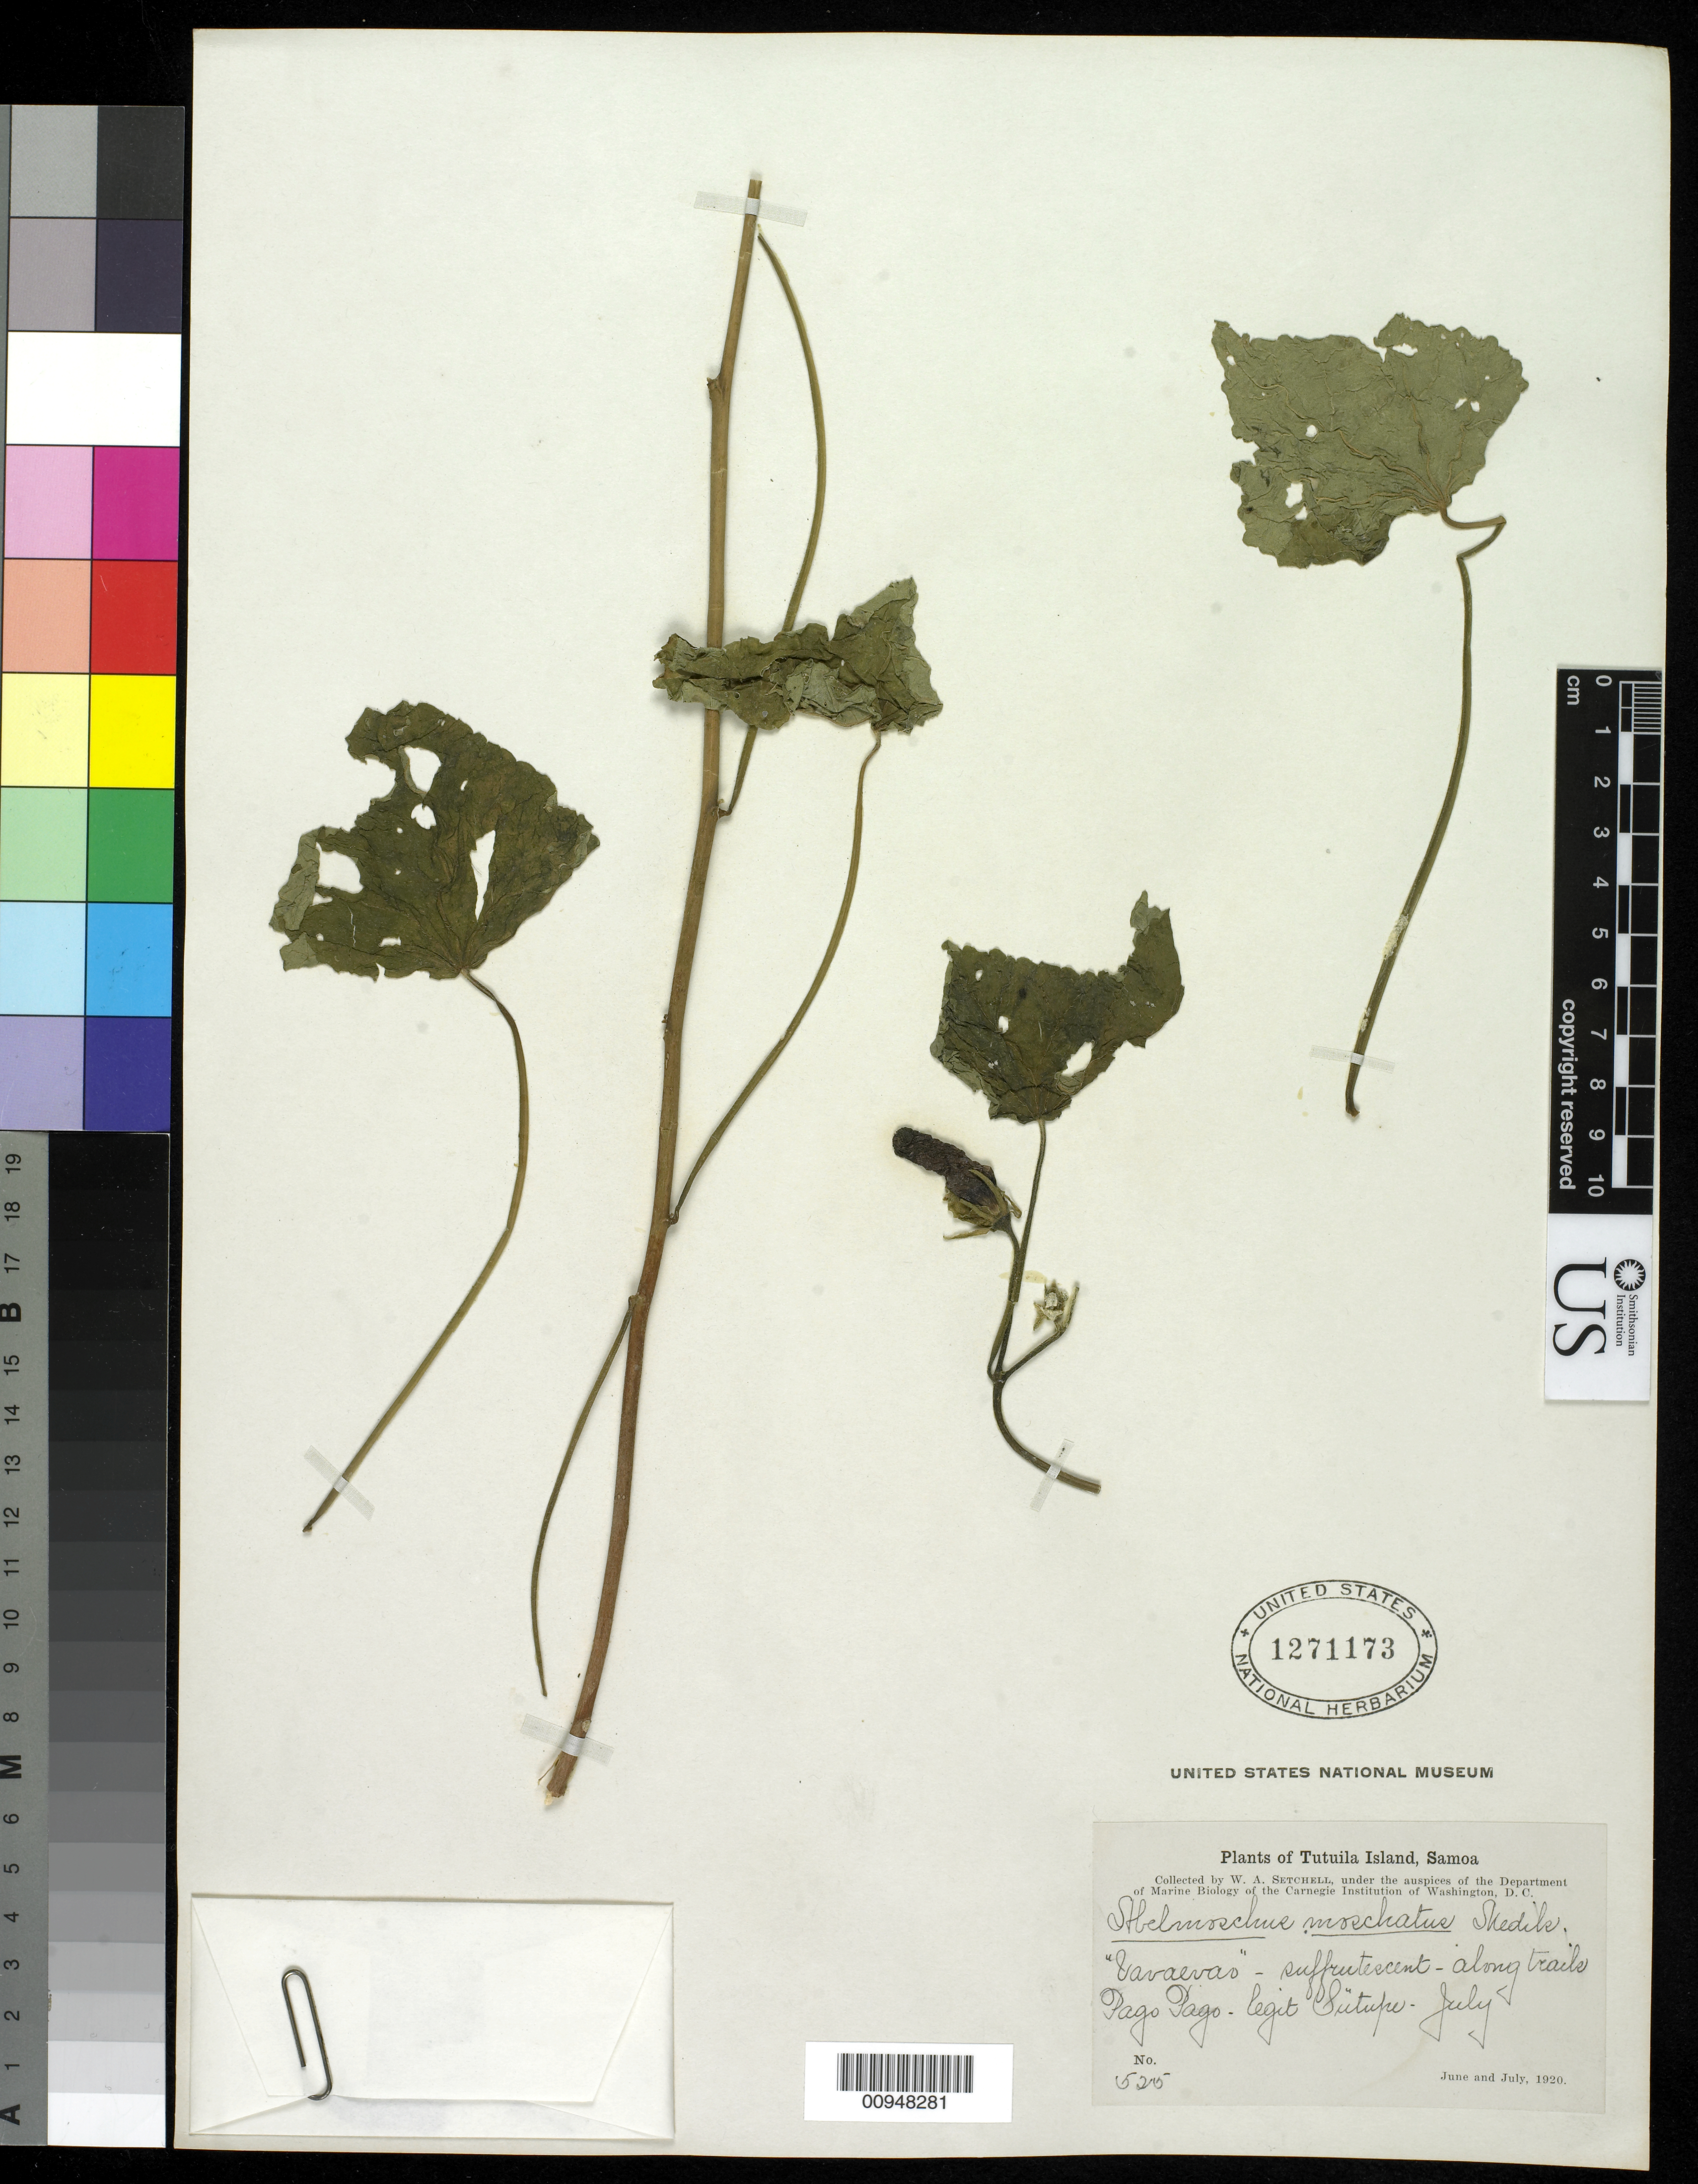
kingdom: Plantae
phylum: Tracheophyta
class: Magnoliopsida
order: Malvales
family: Malvaceae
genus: Abelmoschus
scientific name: Abelmoschus moschatus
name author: Medik.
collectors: W. Setchell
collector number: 520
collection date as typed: Jun 1920 and Jul 1920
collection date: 1920-06,1920-07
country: American Samoa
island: Tutua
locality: Along trail to Pago Pago.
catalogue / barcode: US 1271173